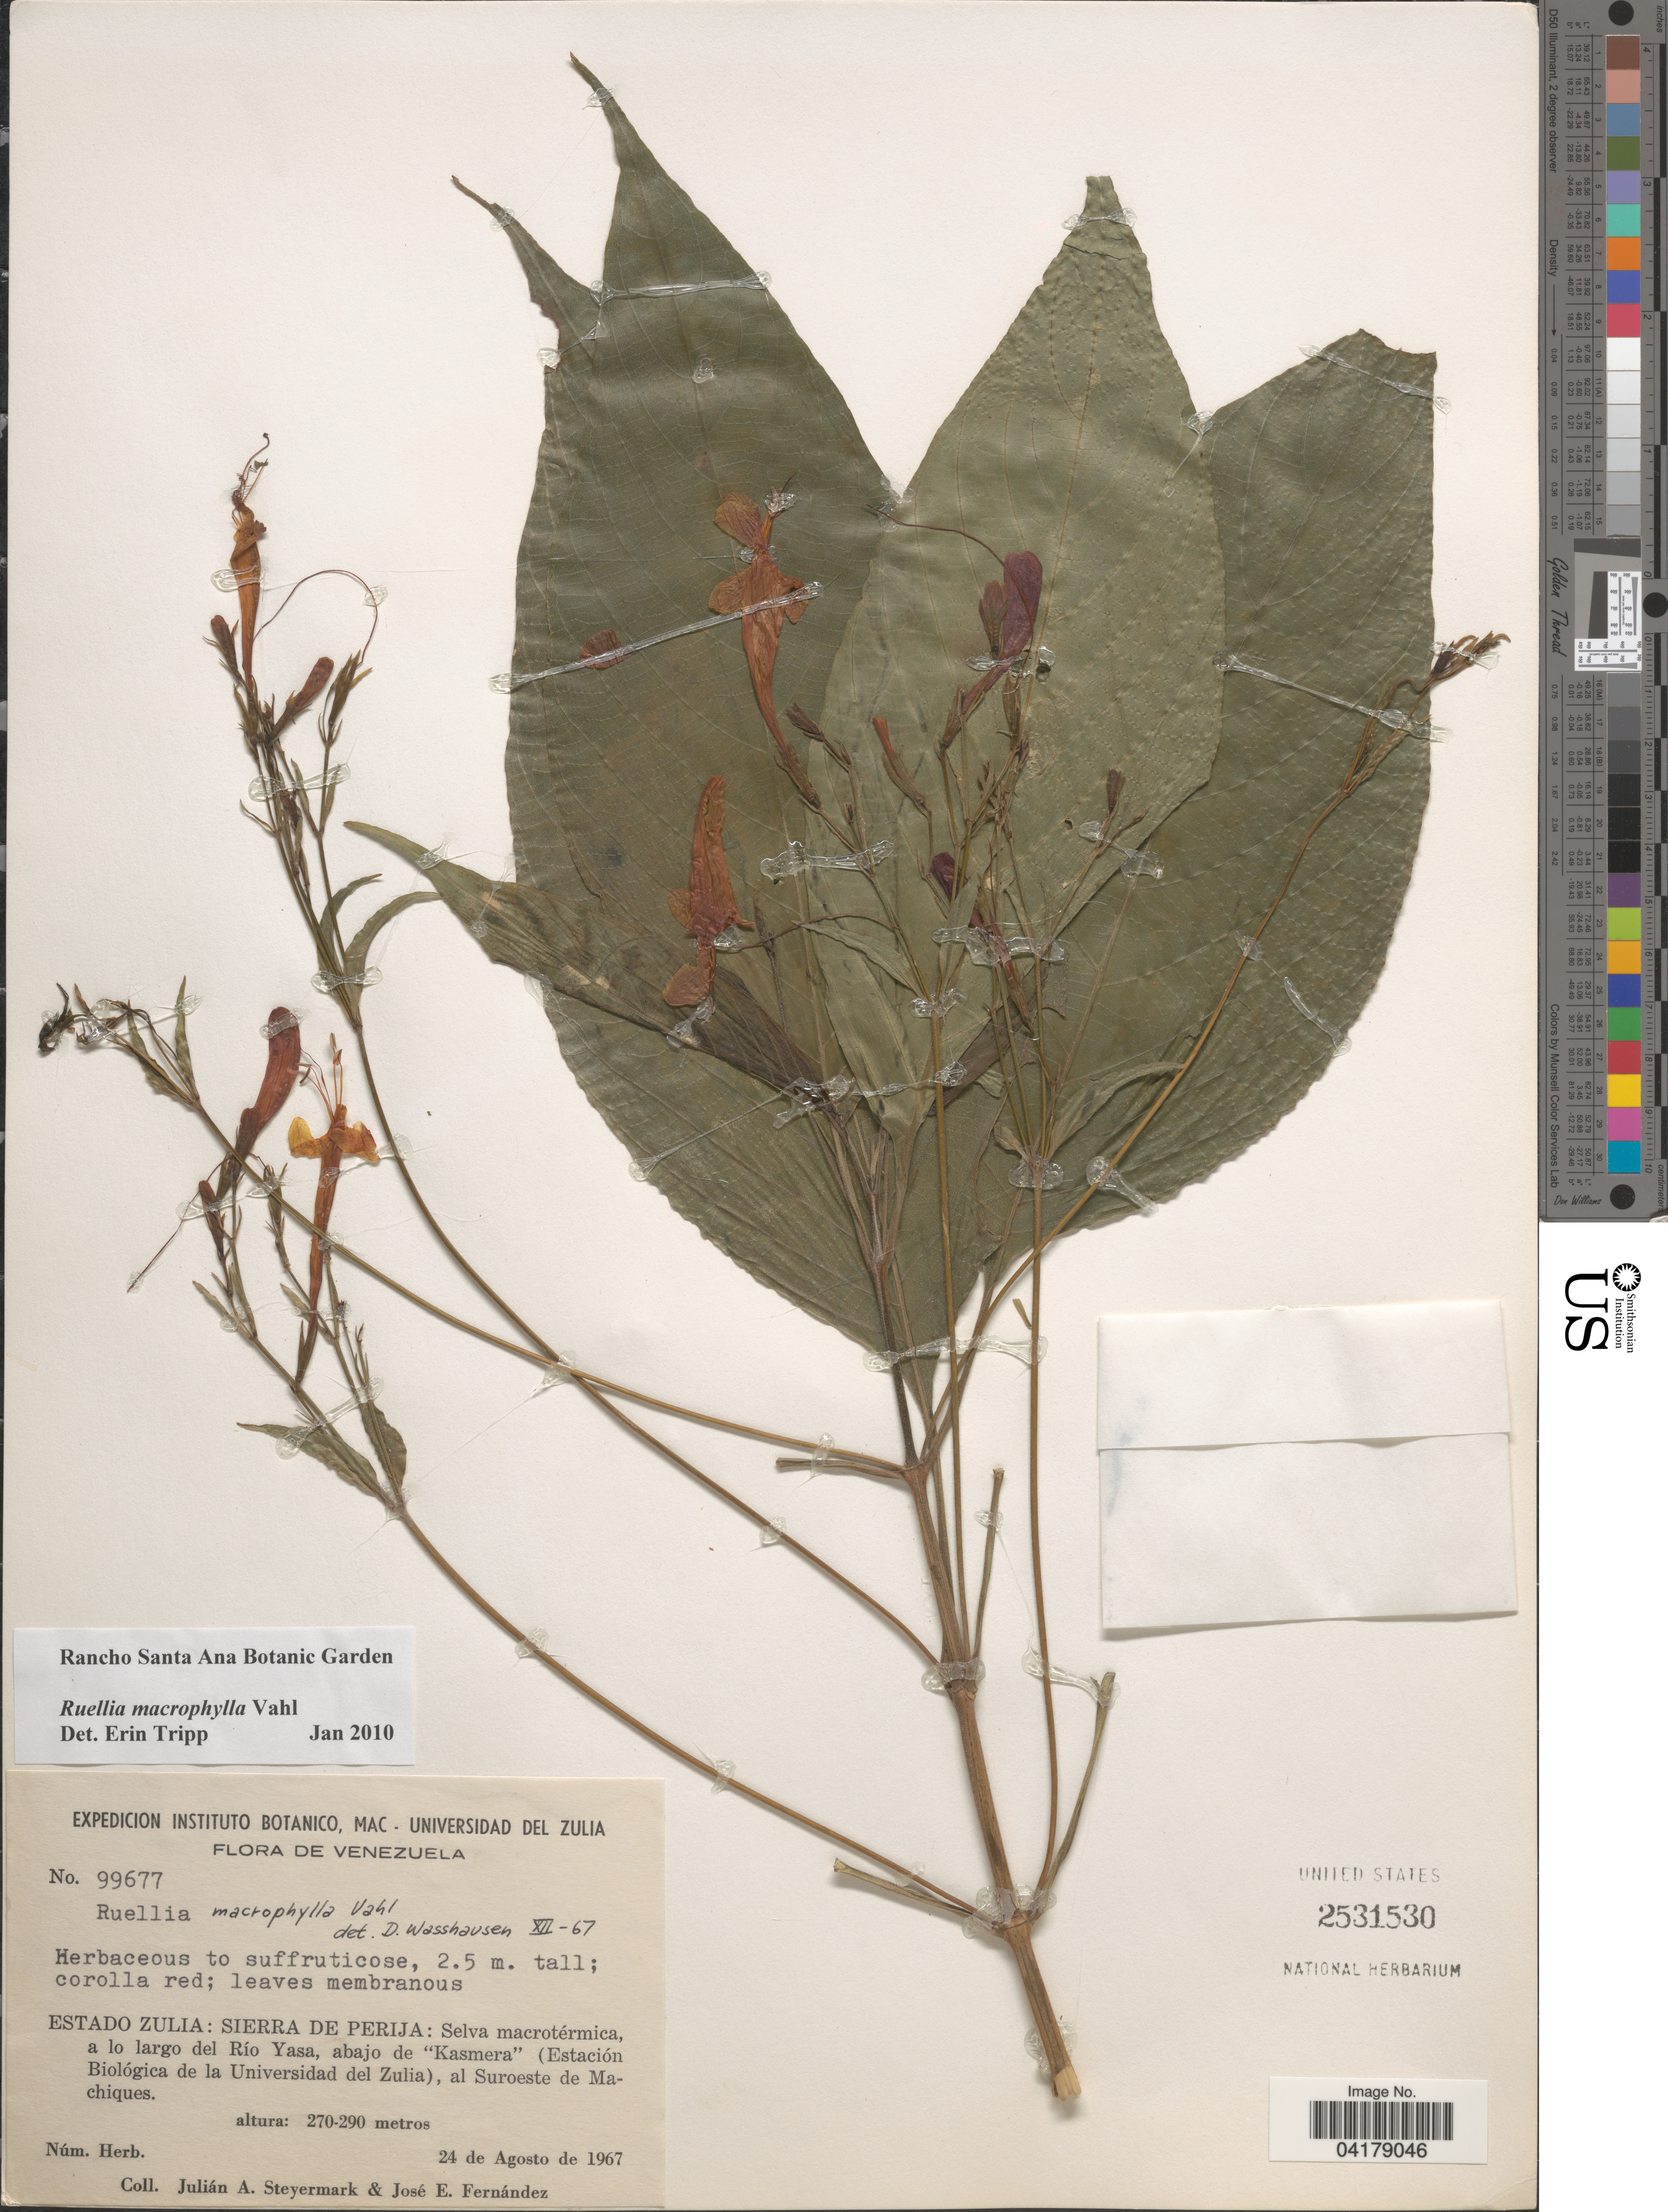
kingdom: Plantae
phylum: Tracheophyta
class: Magnoliopsida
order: Lamiales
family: Acanthaceae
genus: Ruellia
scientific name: Ruellia macrophylla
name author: Vahl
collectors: J. Steyermark & J. Fernández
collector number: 99677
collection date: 1967-08-24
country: Venezuela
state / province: Zulia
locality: Expedicion Instituto Botanico, Mac - Universidad del Zulia. Sierra de Perija: Selva macrotérmica, a lo largo del Río Yasa, abajo de "Kasmera" (Estacíon Biológica de la Universidad del Zulia), al Suroeste de Machiques.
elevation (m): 270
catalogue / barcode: US 2531530